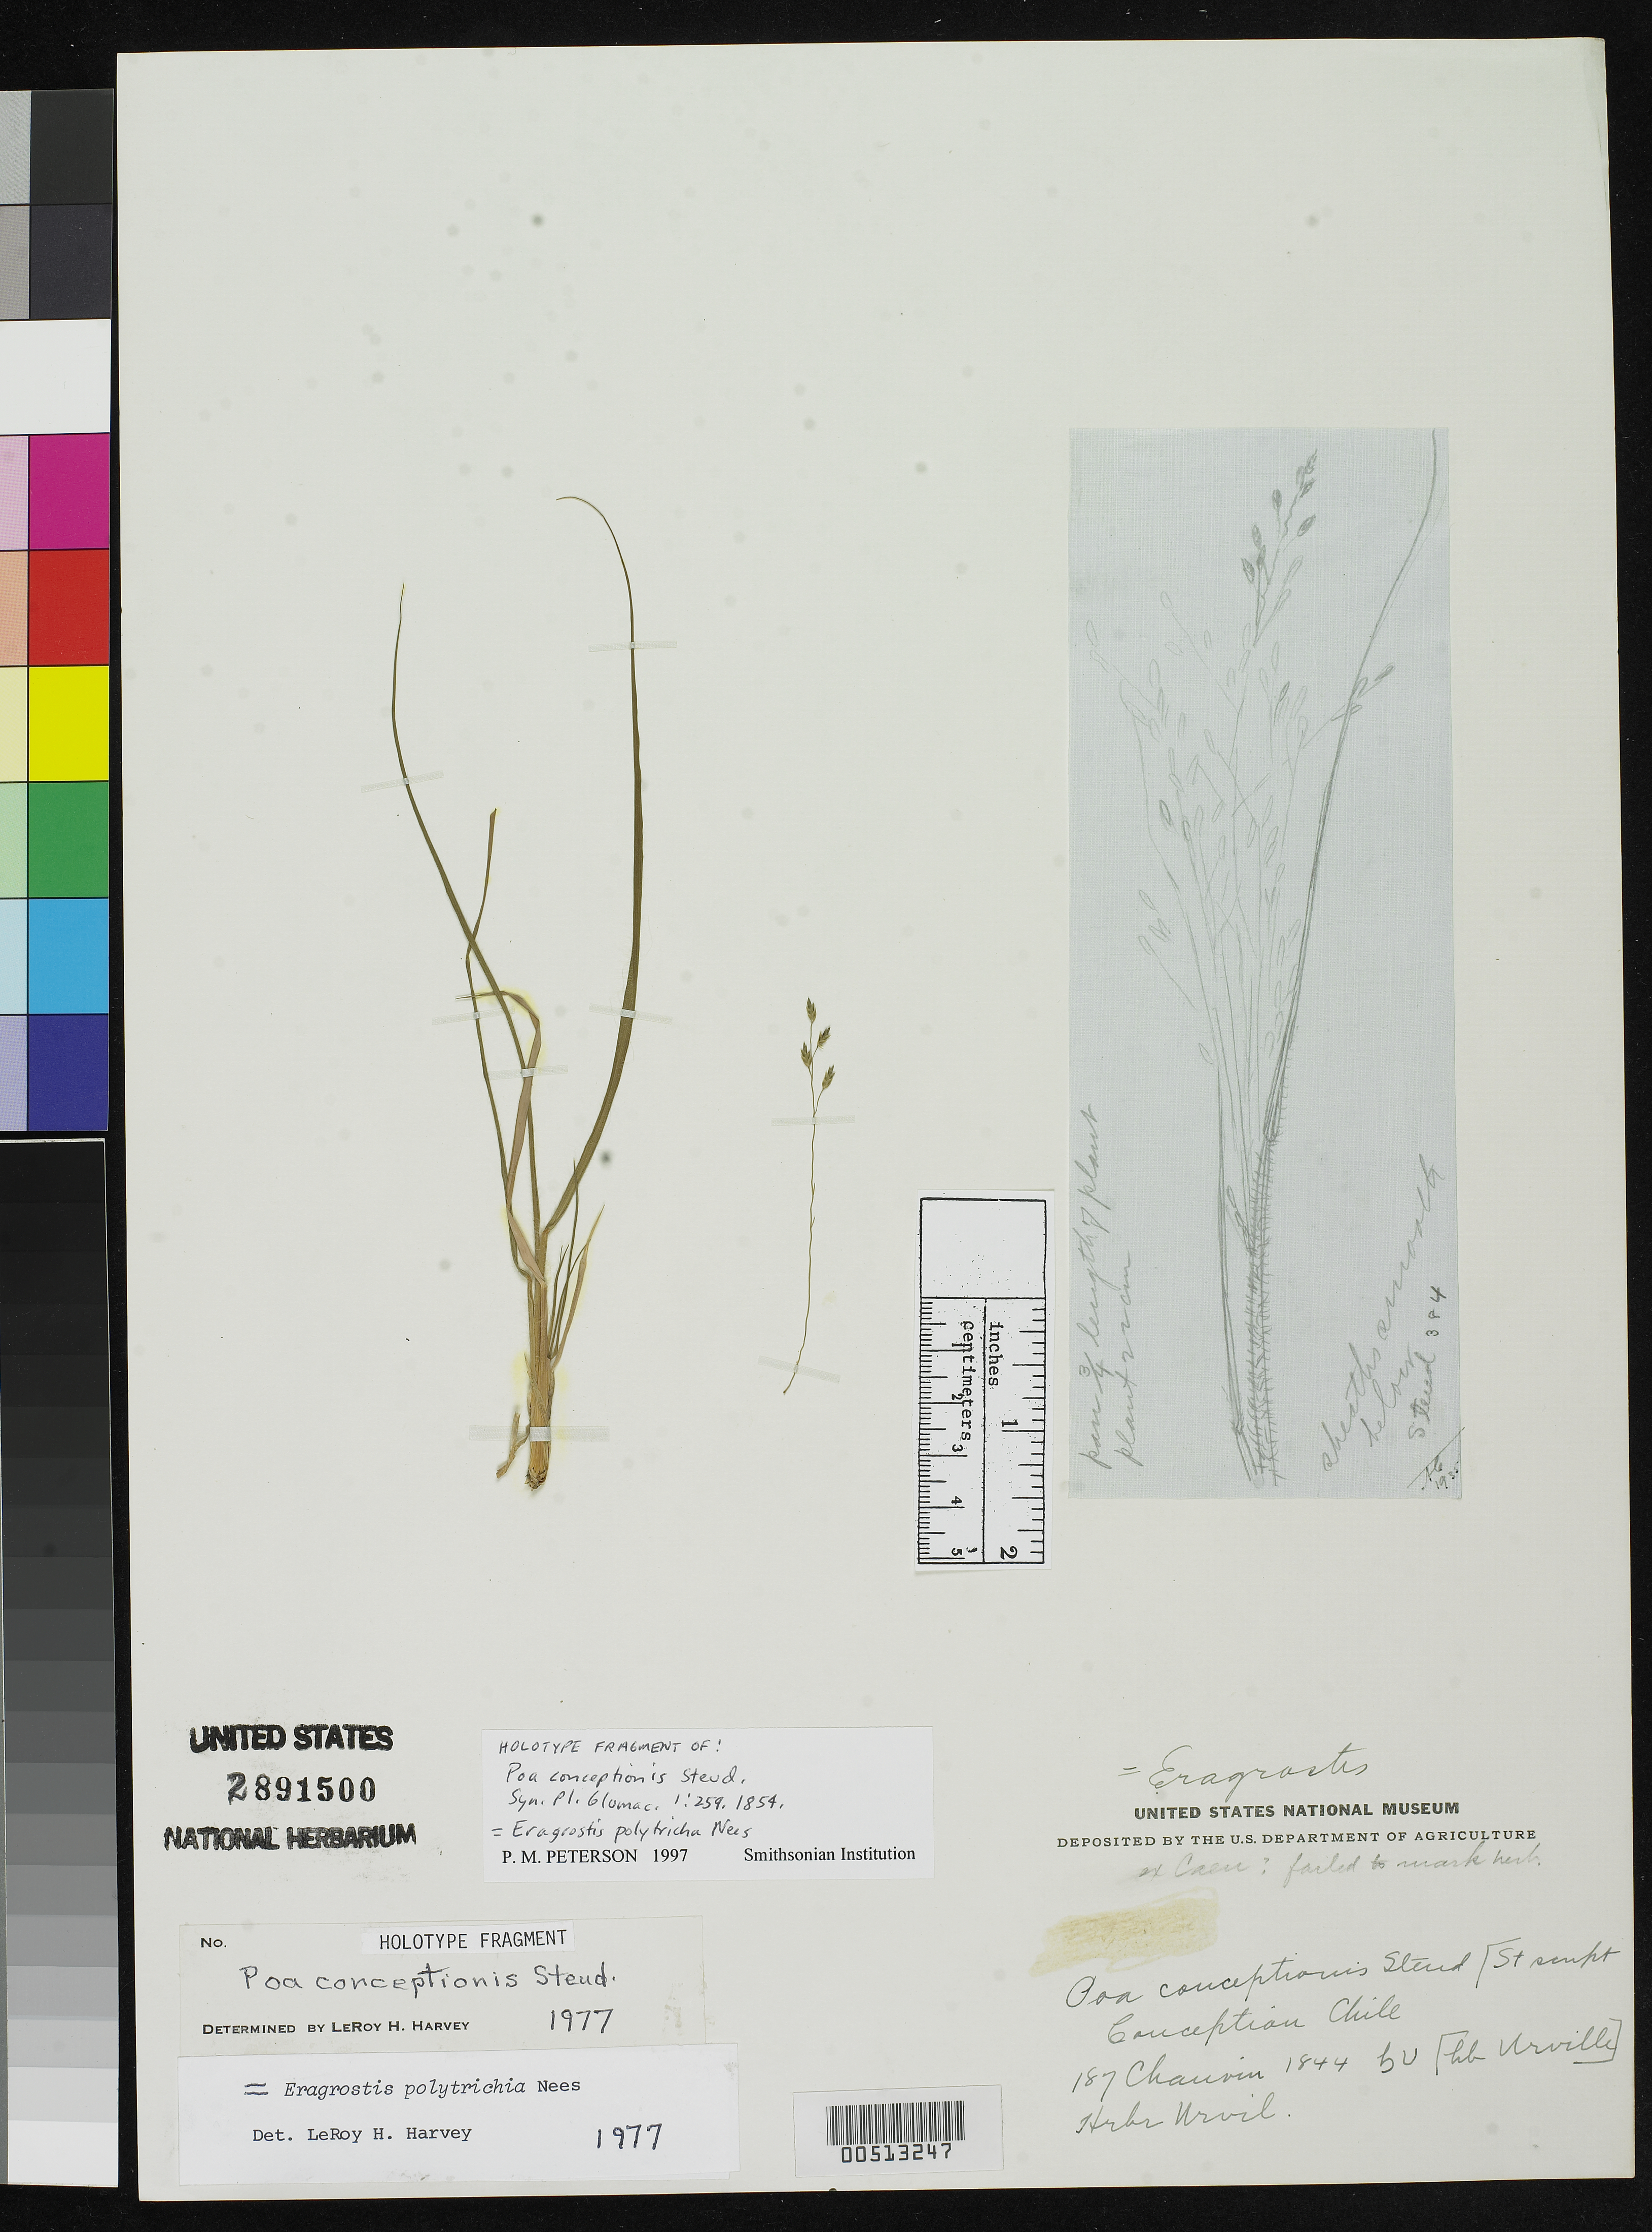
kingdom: Plantae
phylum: Tracheophyta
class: Liliopsida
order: Poales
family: Poaceae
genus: Poa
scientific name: Poa conceptionis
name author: Steud.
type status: Isotype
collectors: F. Chauvin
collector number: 187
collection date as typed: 1844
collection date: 1844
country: Chile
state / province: Bio-Bío (VIII)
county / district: Concepción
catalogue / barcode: US 2891500